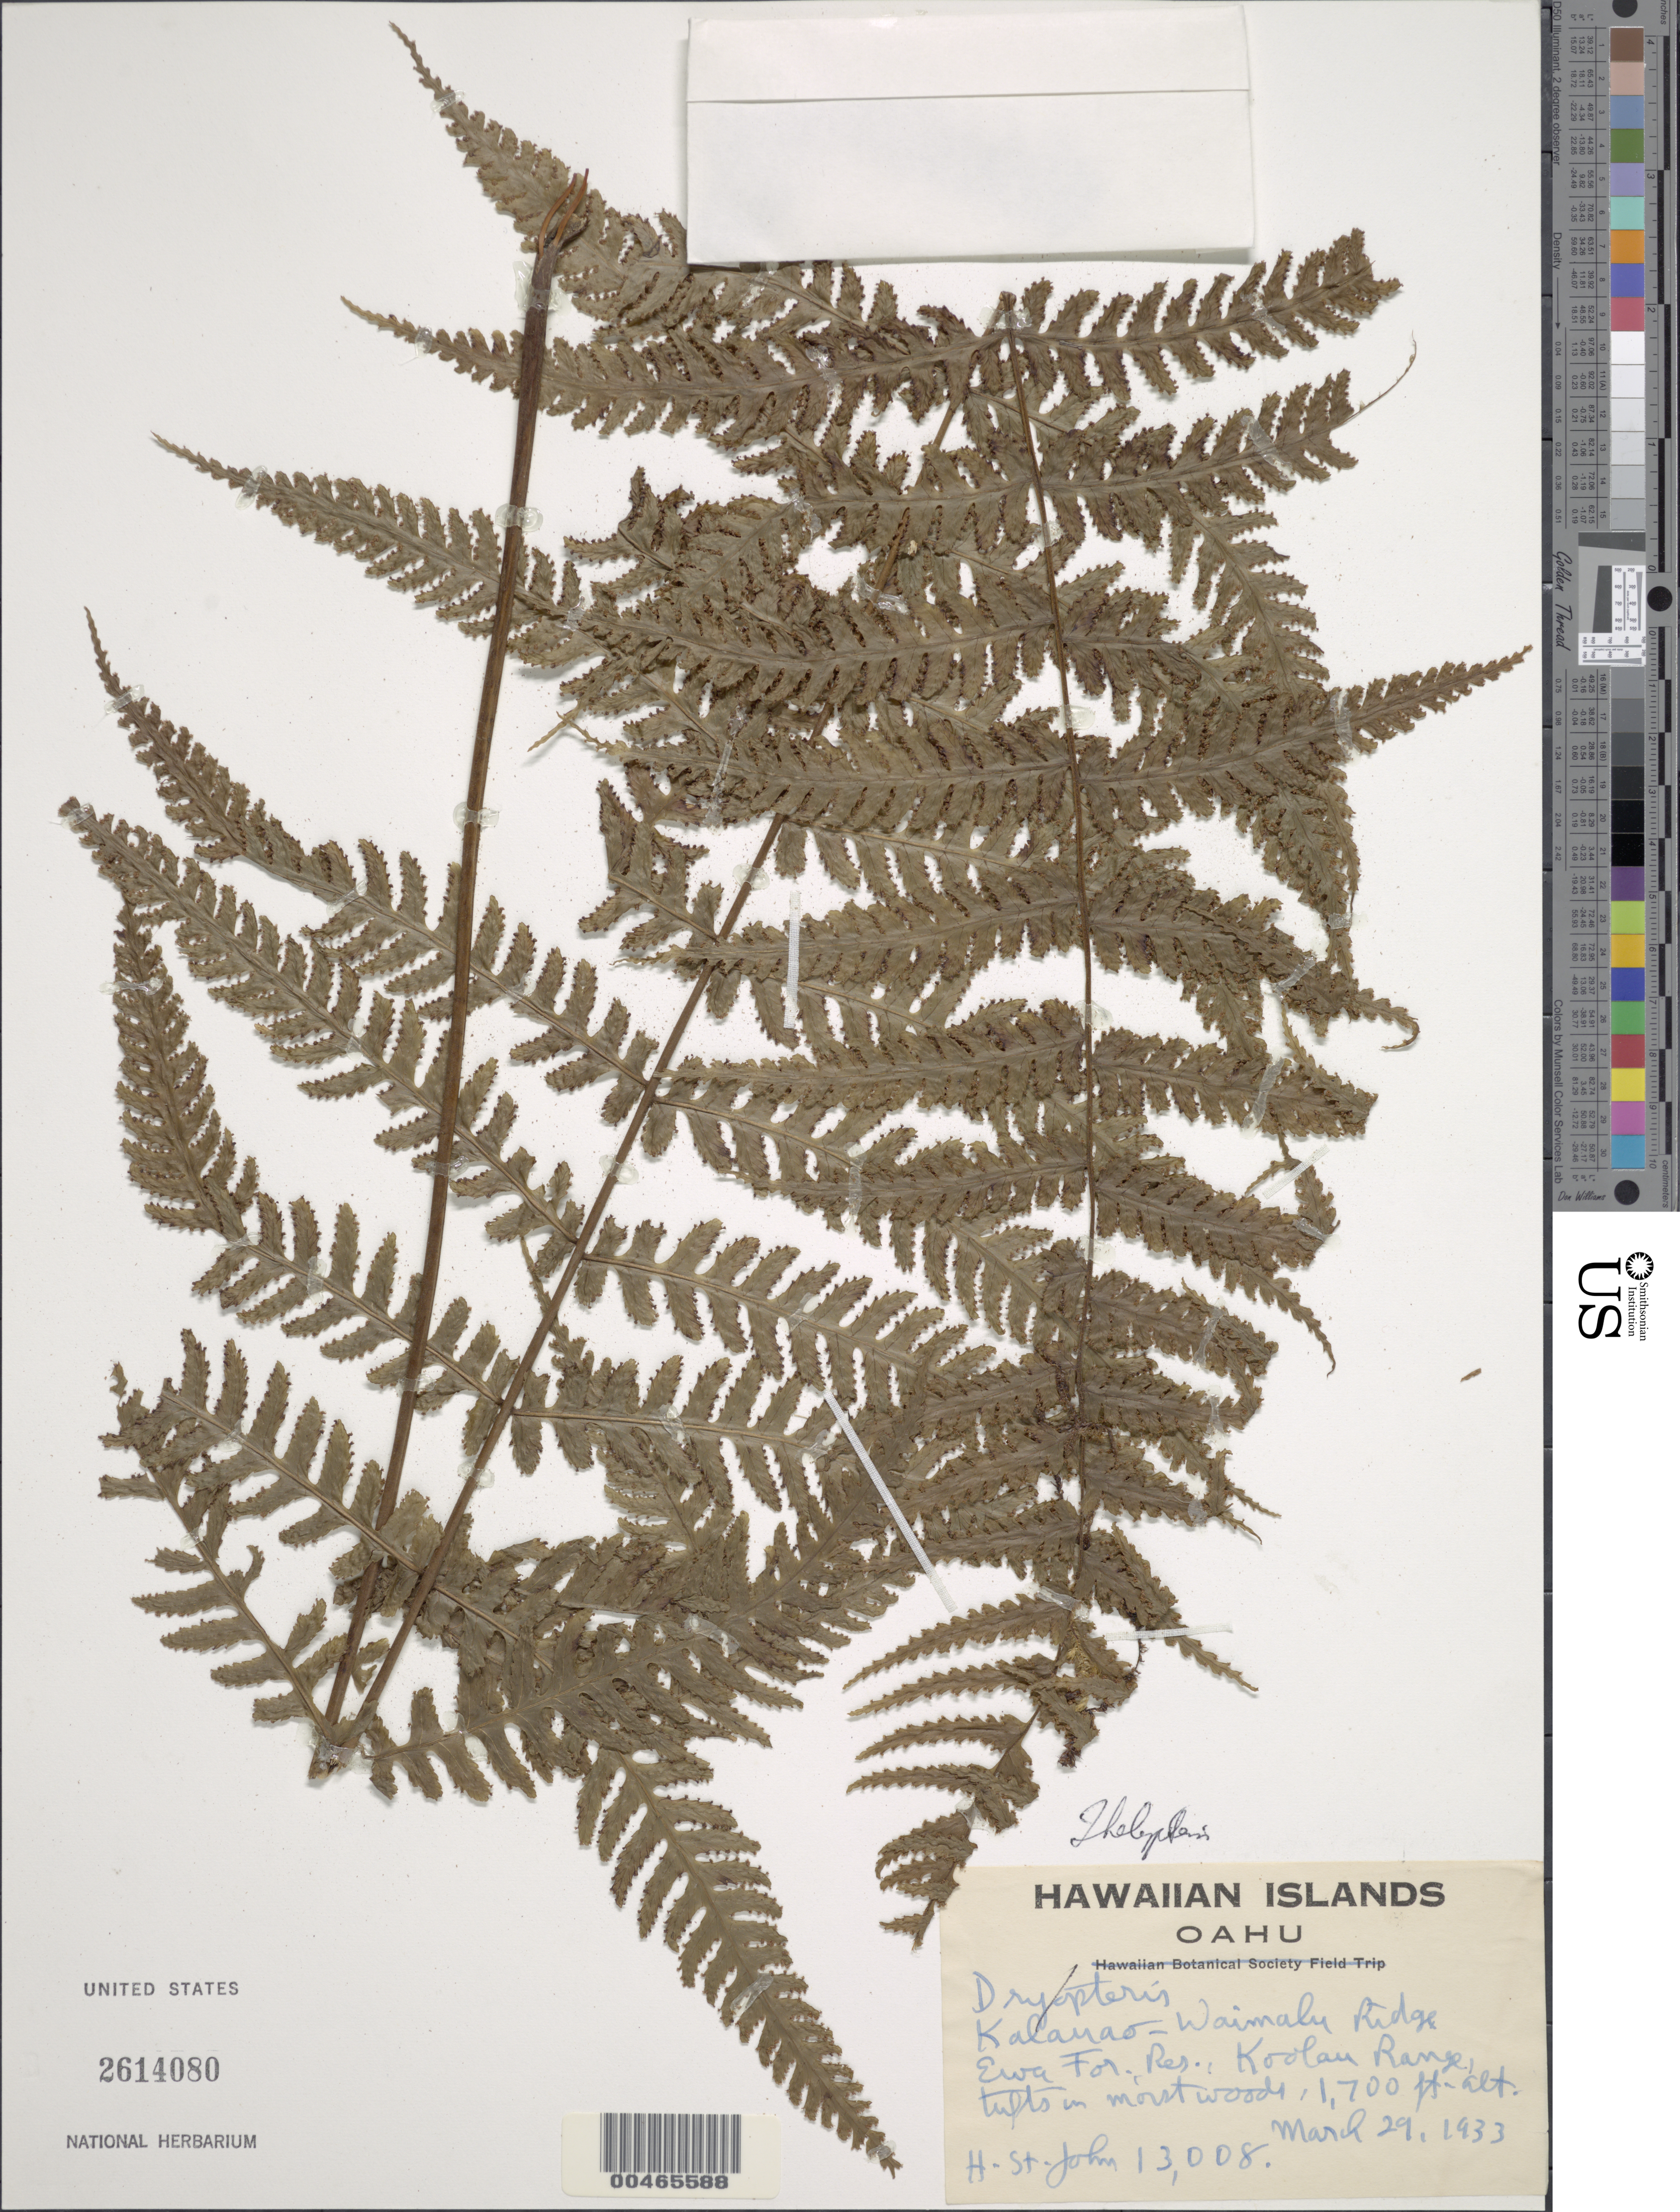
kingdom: Plantae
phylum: Tracheophyta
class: Polypodiopsida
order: Polypodiales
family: Thelypteridaceae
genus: Cyclosorus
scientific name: Cyclosorus sp.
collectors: H. St. John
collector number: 13008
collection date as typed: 29 Mar 1933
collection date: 1933-03-29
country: United States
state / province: Hawaii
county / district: Honolulu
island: Oahu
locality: Kalauao-Waimalu Ridge Ewa For. Res., Koolau Range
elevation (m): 518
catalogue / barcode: US 2614080